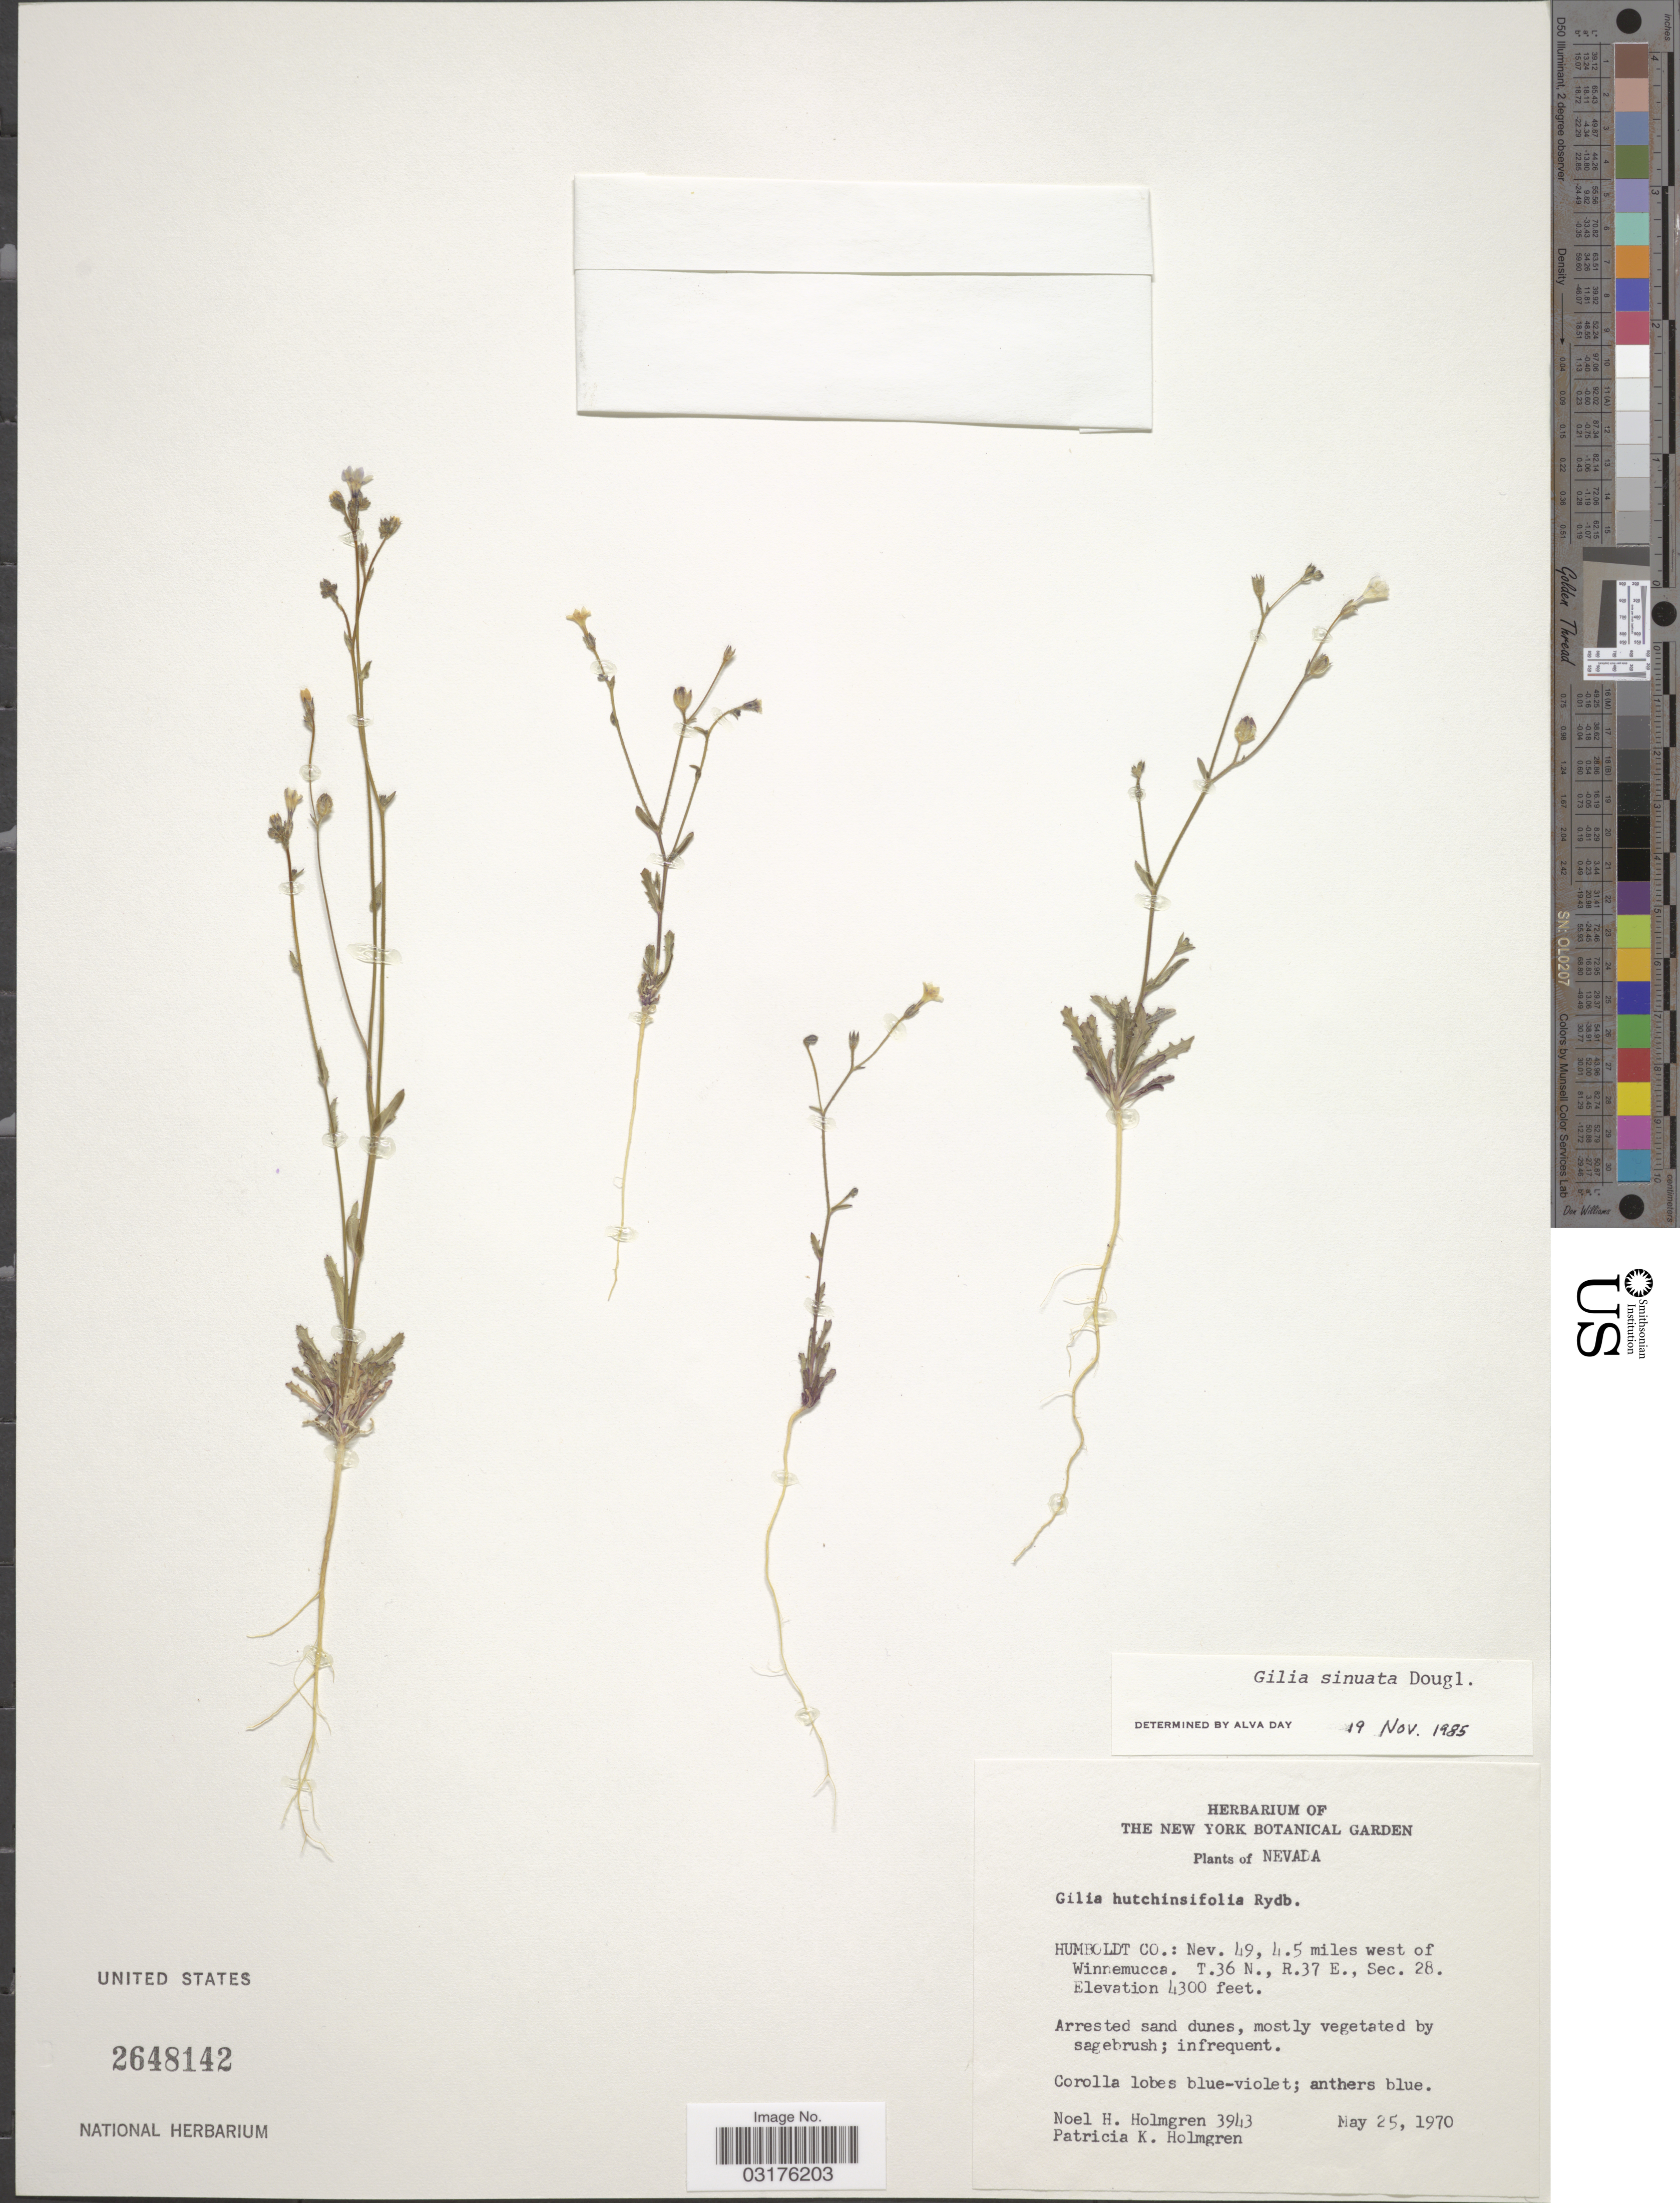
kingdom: Plantae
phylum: Tracheophyta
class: Magnoliopsida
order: Ericales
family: Polemoniaceae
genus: Gilia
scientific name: Gilia sinuata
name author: Douglas ex Benth.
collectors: N. H. Holmgren & P. K. Holmgren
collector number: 3943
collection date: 1970-05-25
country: United States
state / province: Nevada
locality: Humboldt Co.: Nev. 49, 4.5 miles west of Winnemucca, T. 36 N., R.37 E., Sec. 28.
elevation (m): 1311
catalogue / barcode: US 2648142